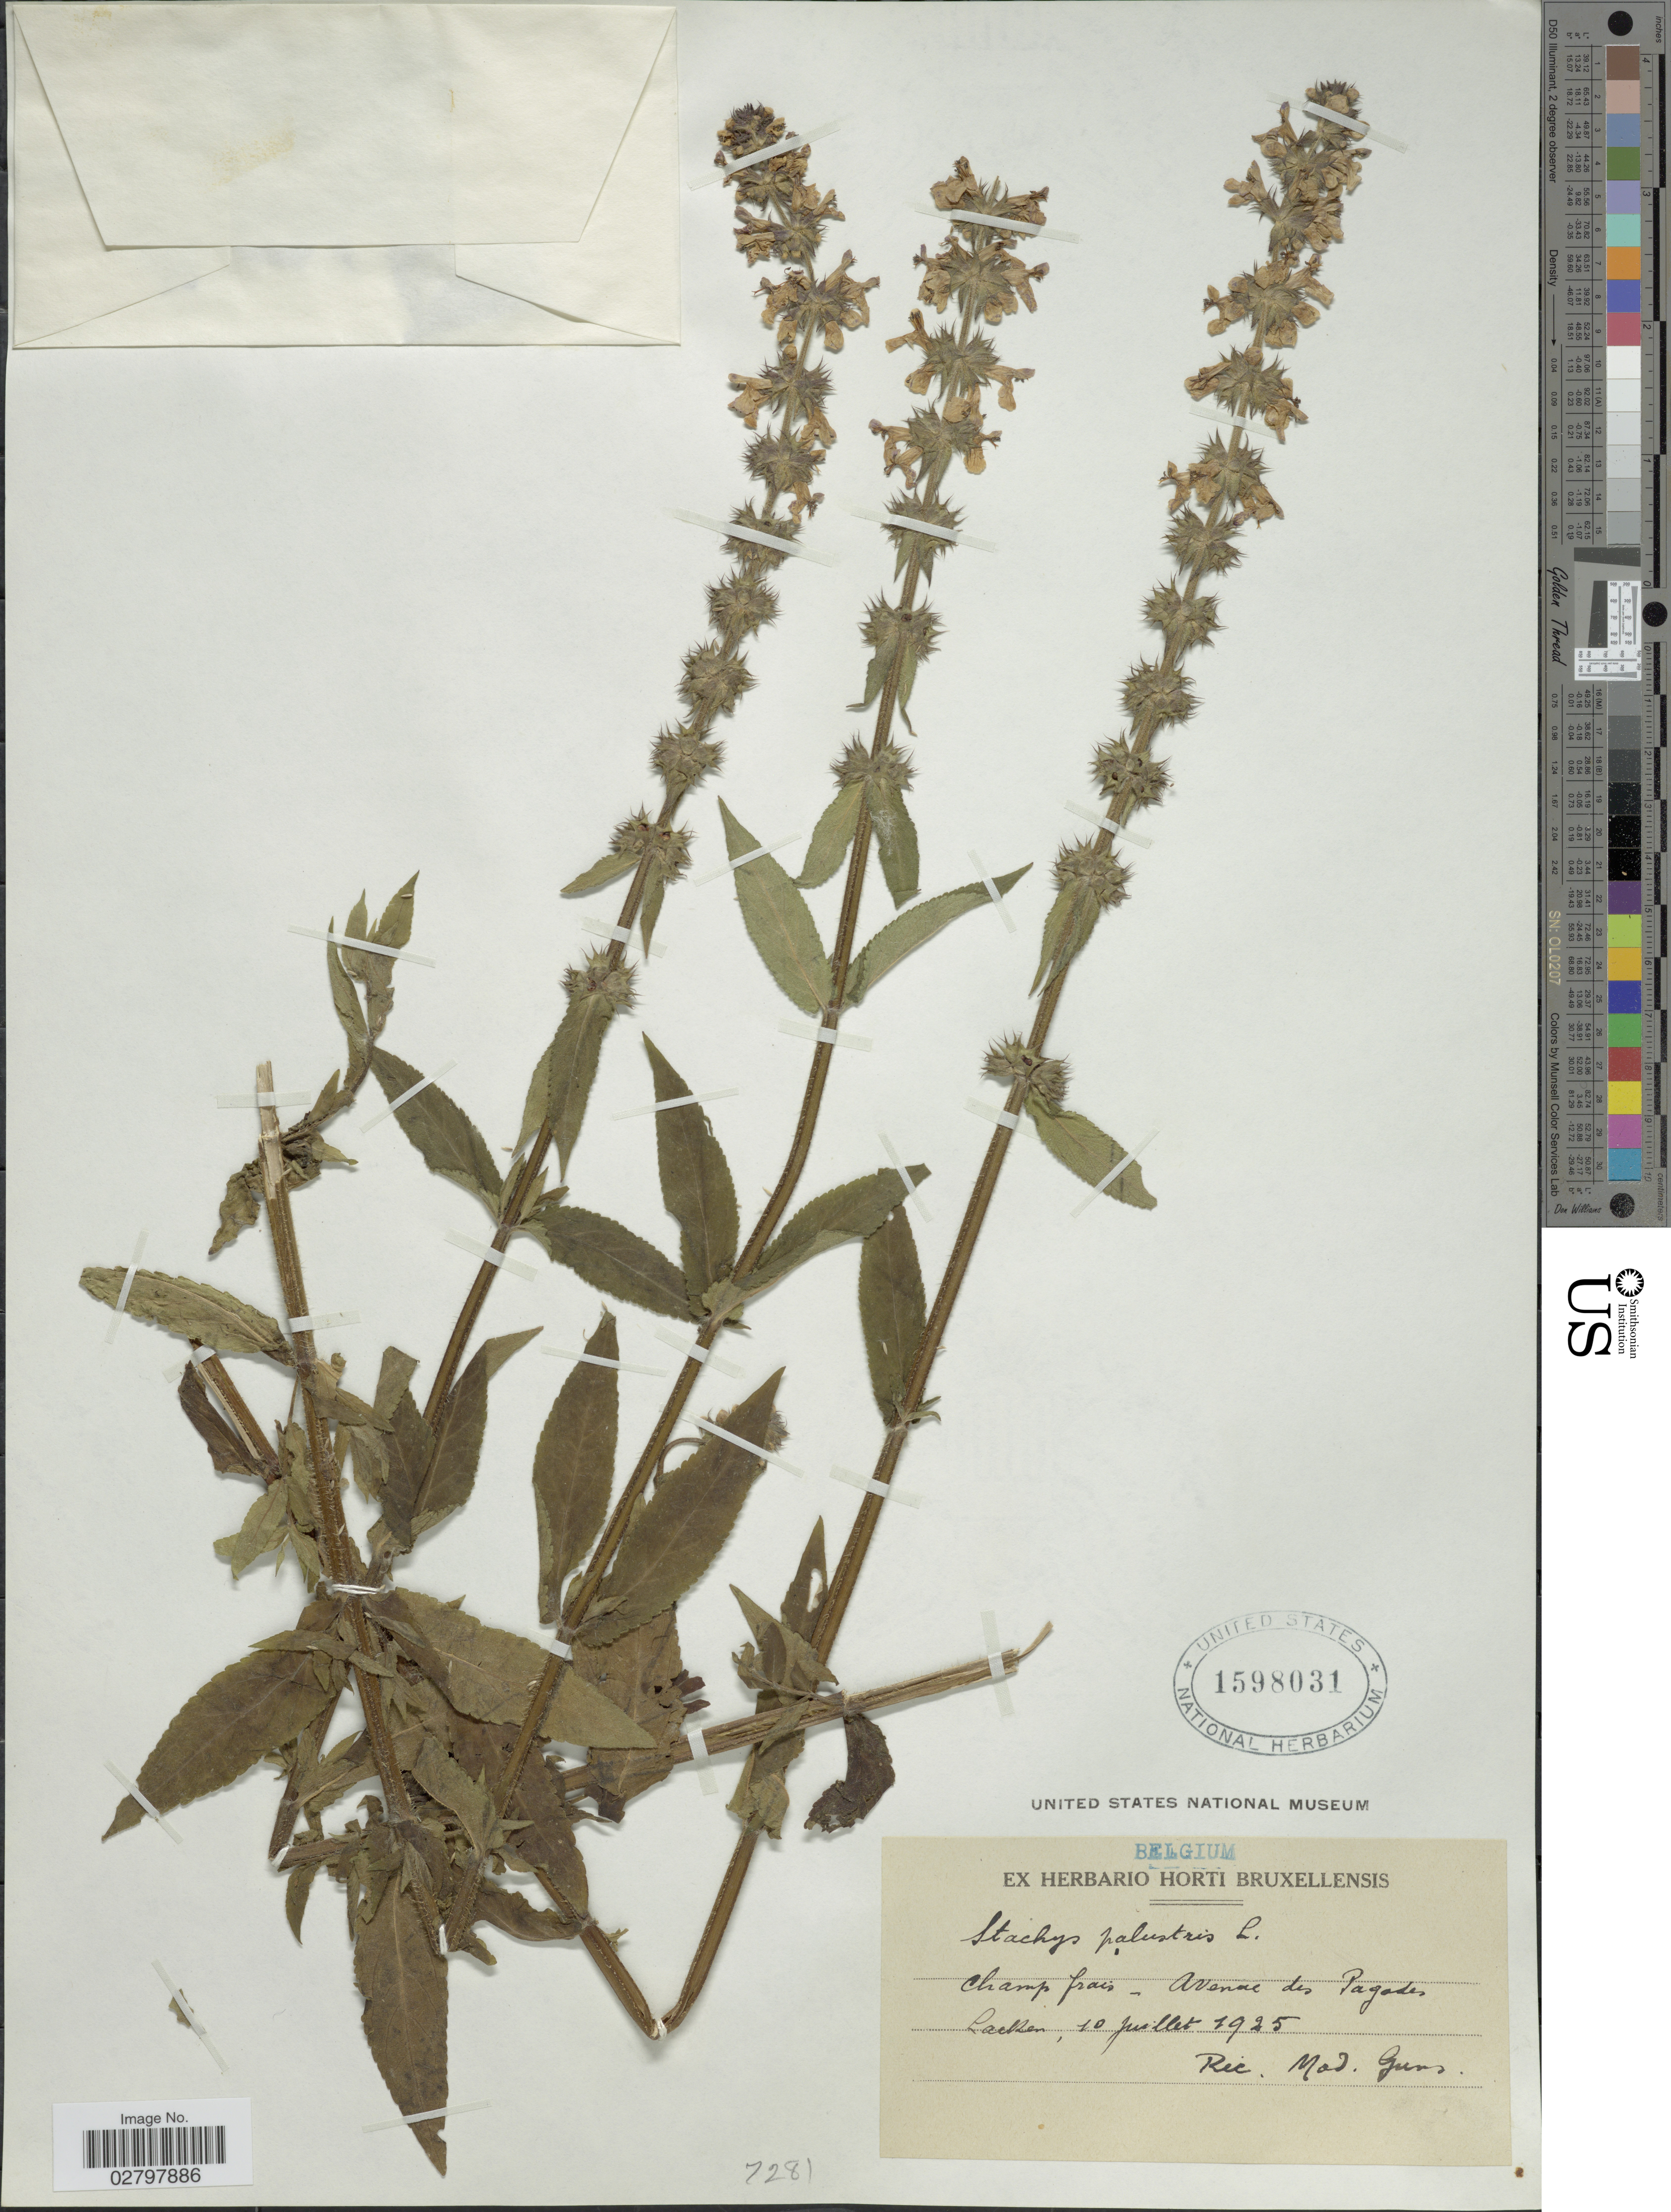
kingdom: Plantae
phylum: Tracheophyta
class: Magnoliopsida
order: Lamiales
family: Lamiaceae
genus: Stachys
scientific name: Stachys palustris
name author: L.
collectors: M. Guns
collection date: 1925-07-10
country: Belgium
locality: Champ frais - Avenue des Pagades Lacken.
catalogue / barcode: US 1598031